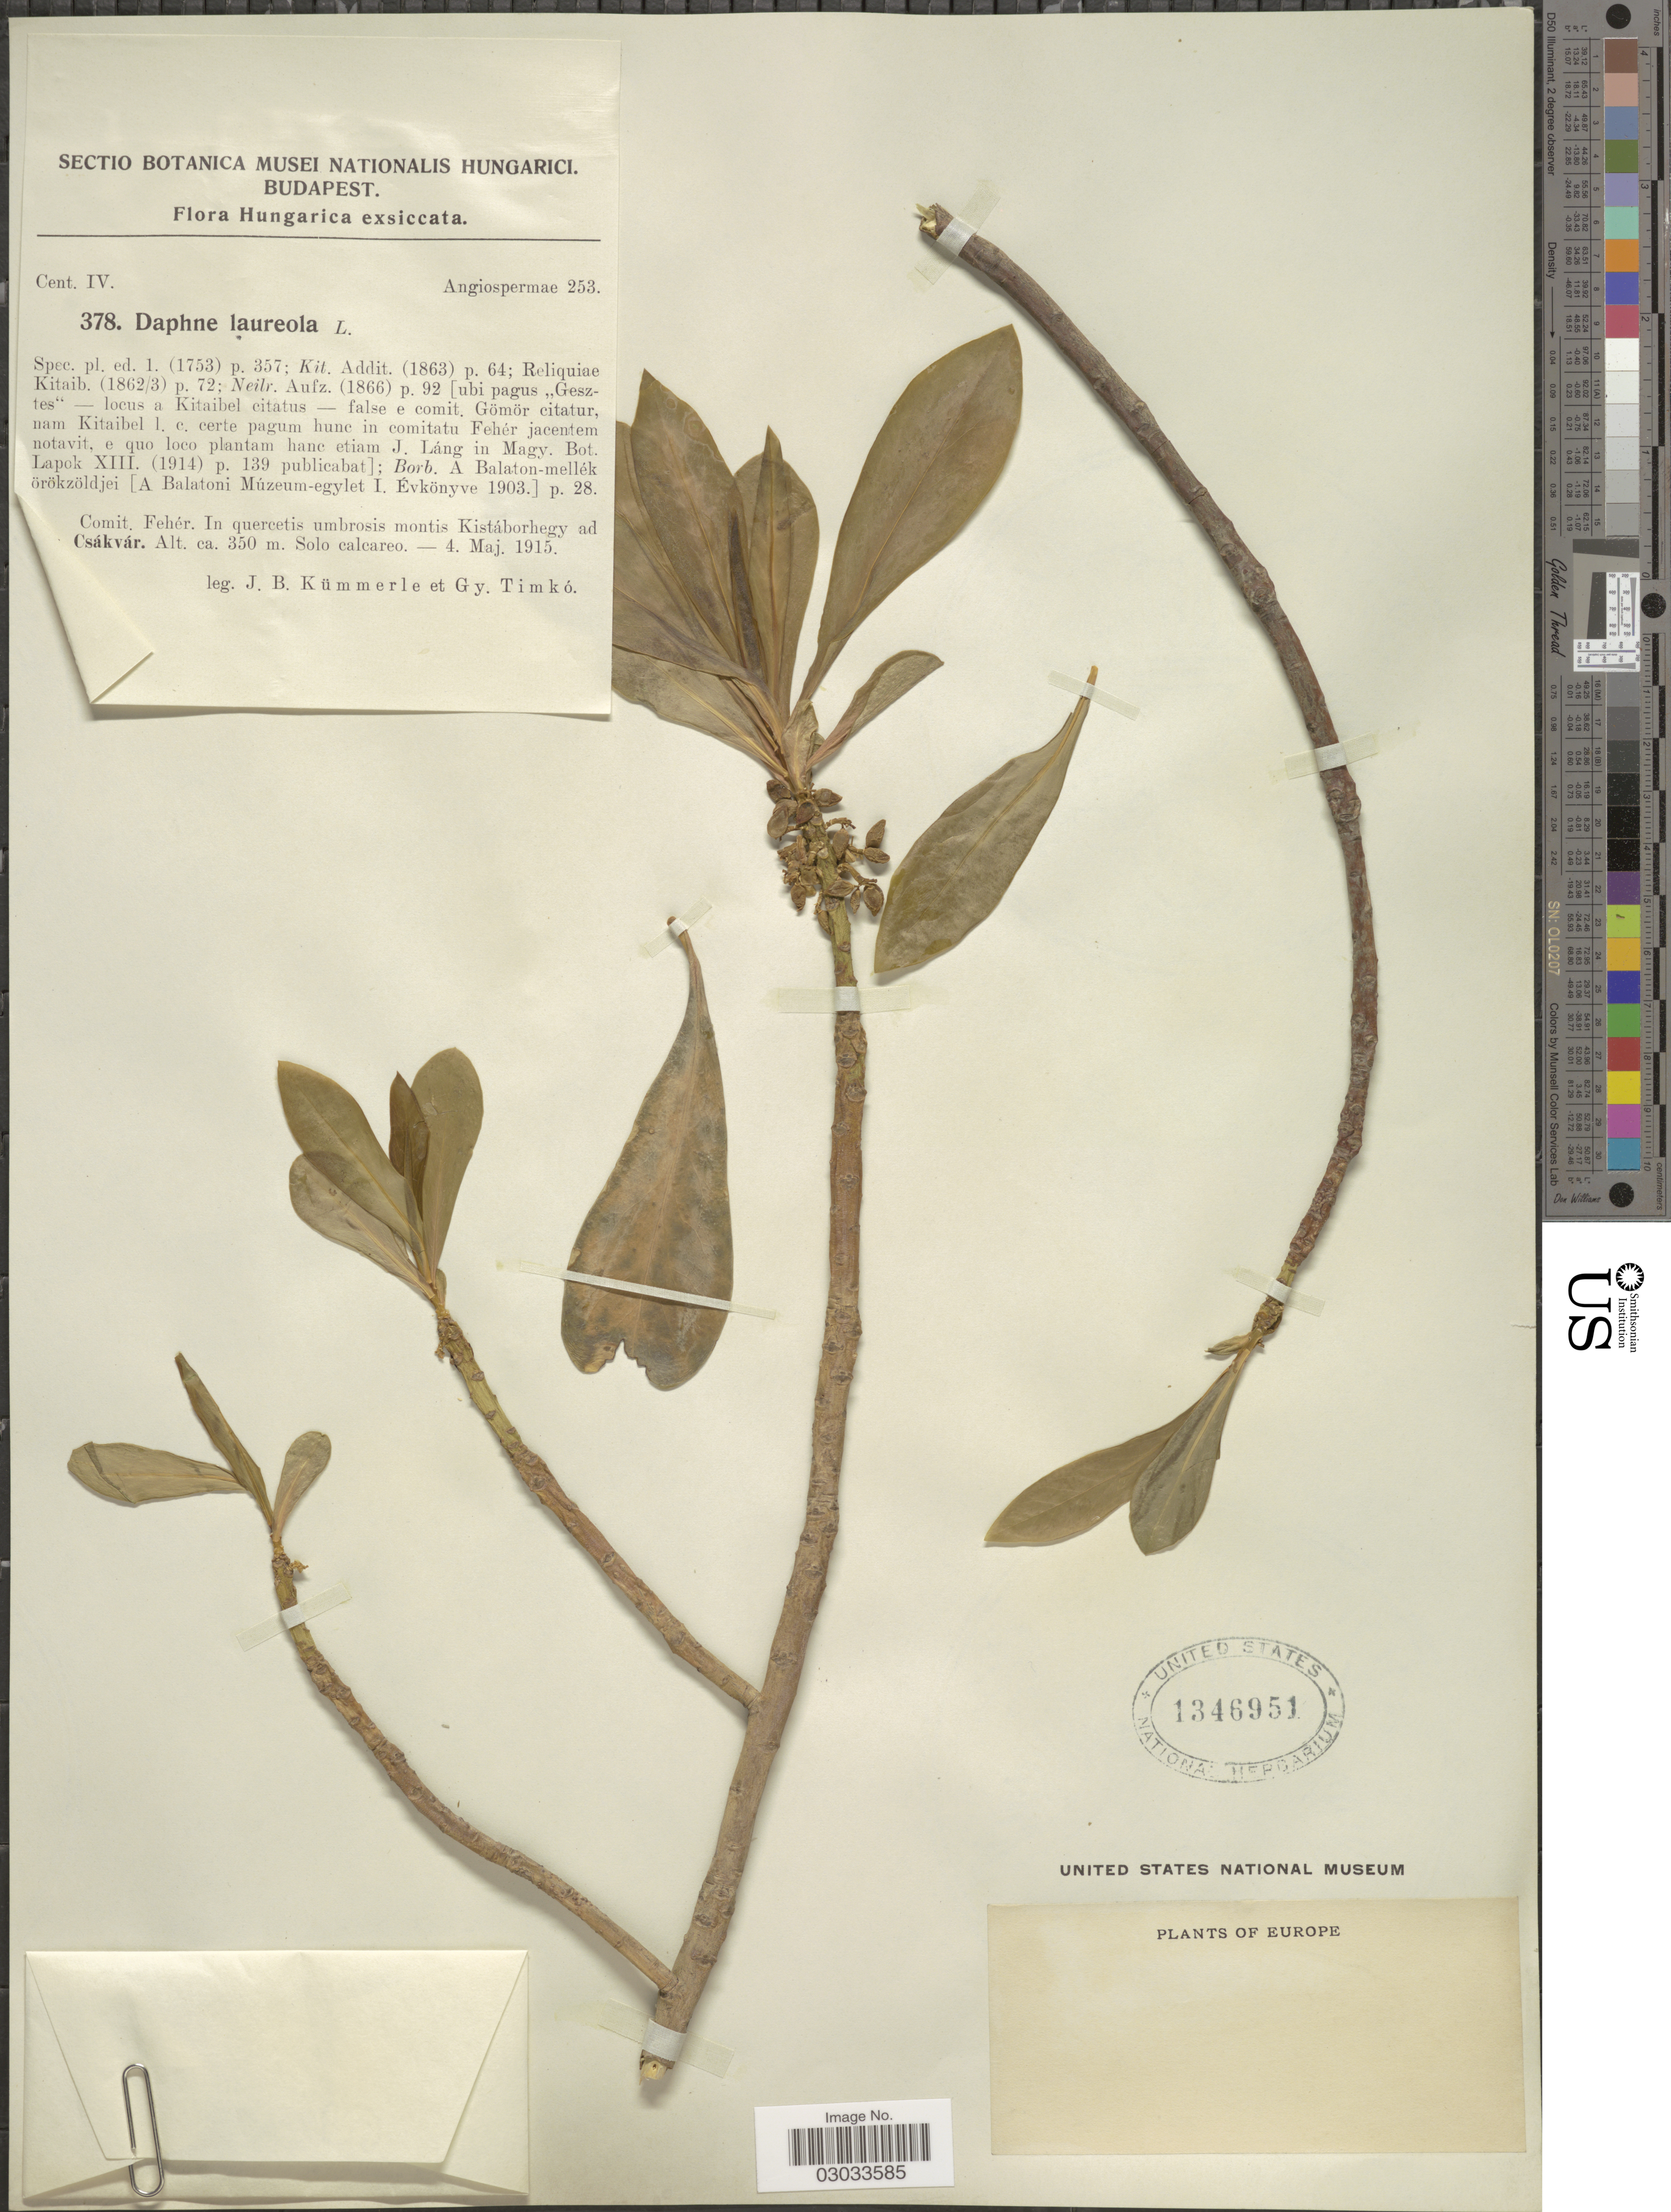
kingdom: Plantae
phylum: Tracheophyta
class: Magnoliopsida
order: Malvales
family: Thymelaeaceae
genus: Daphne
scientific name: Daphne laureola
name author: L.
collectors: J. Kummerle & G. Timko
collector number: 378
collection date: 1915-05-04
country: Hungary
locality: Comit. Fehér. In quercetis umbrosis montis Kistáborhegy ad Csákvár. Solo calcareo.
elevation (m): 350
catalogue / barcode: US 1346951